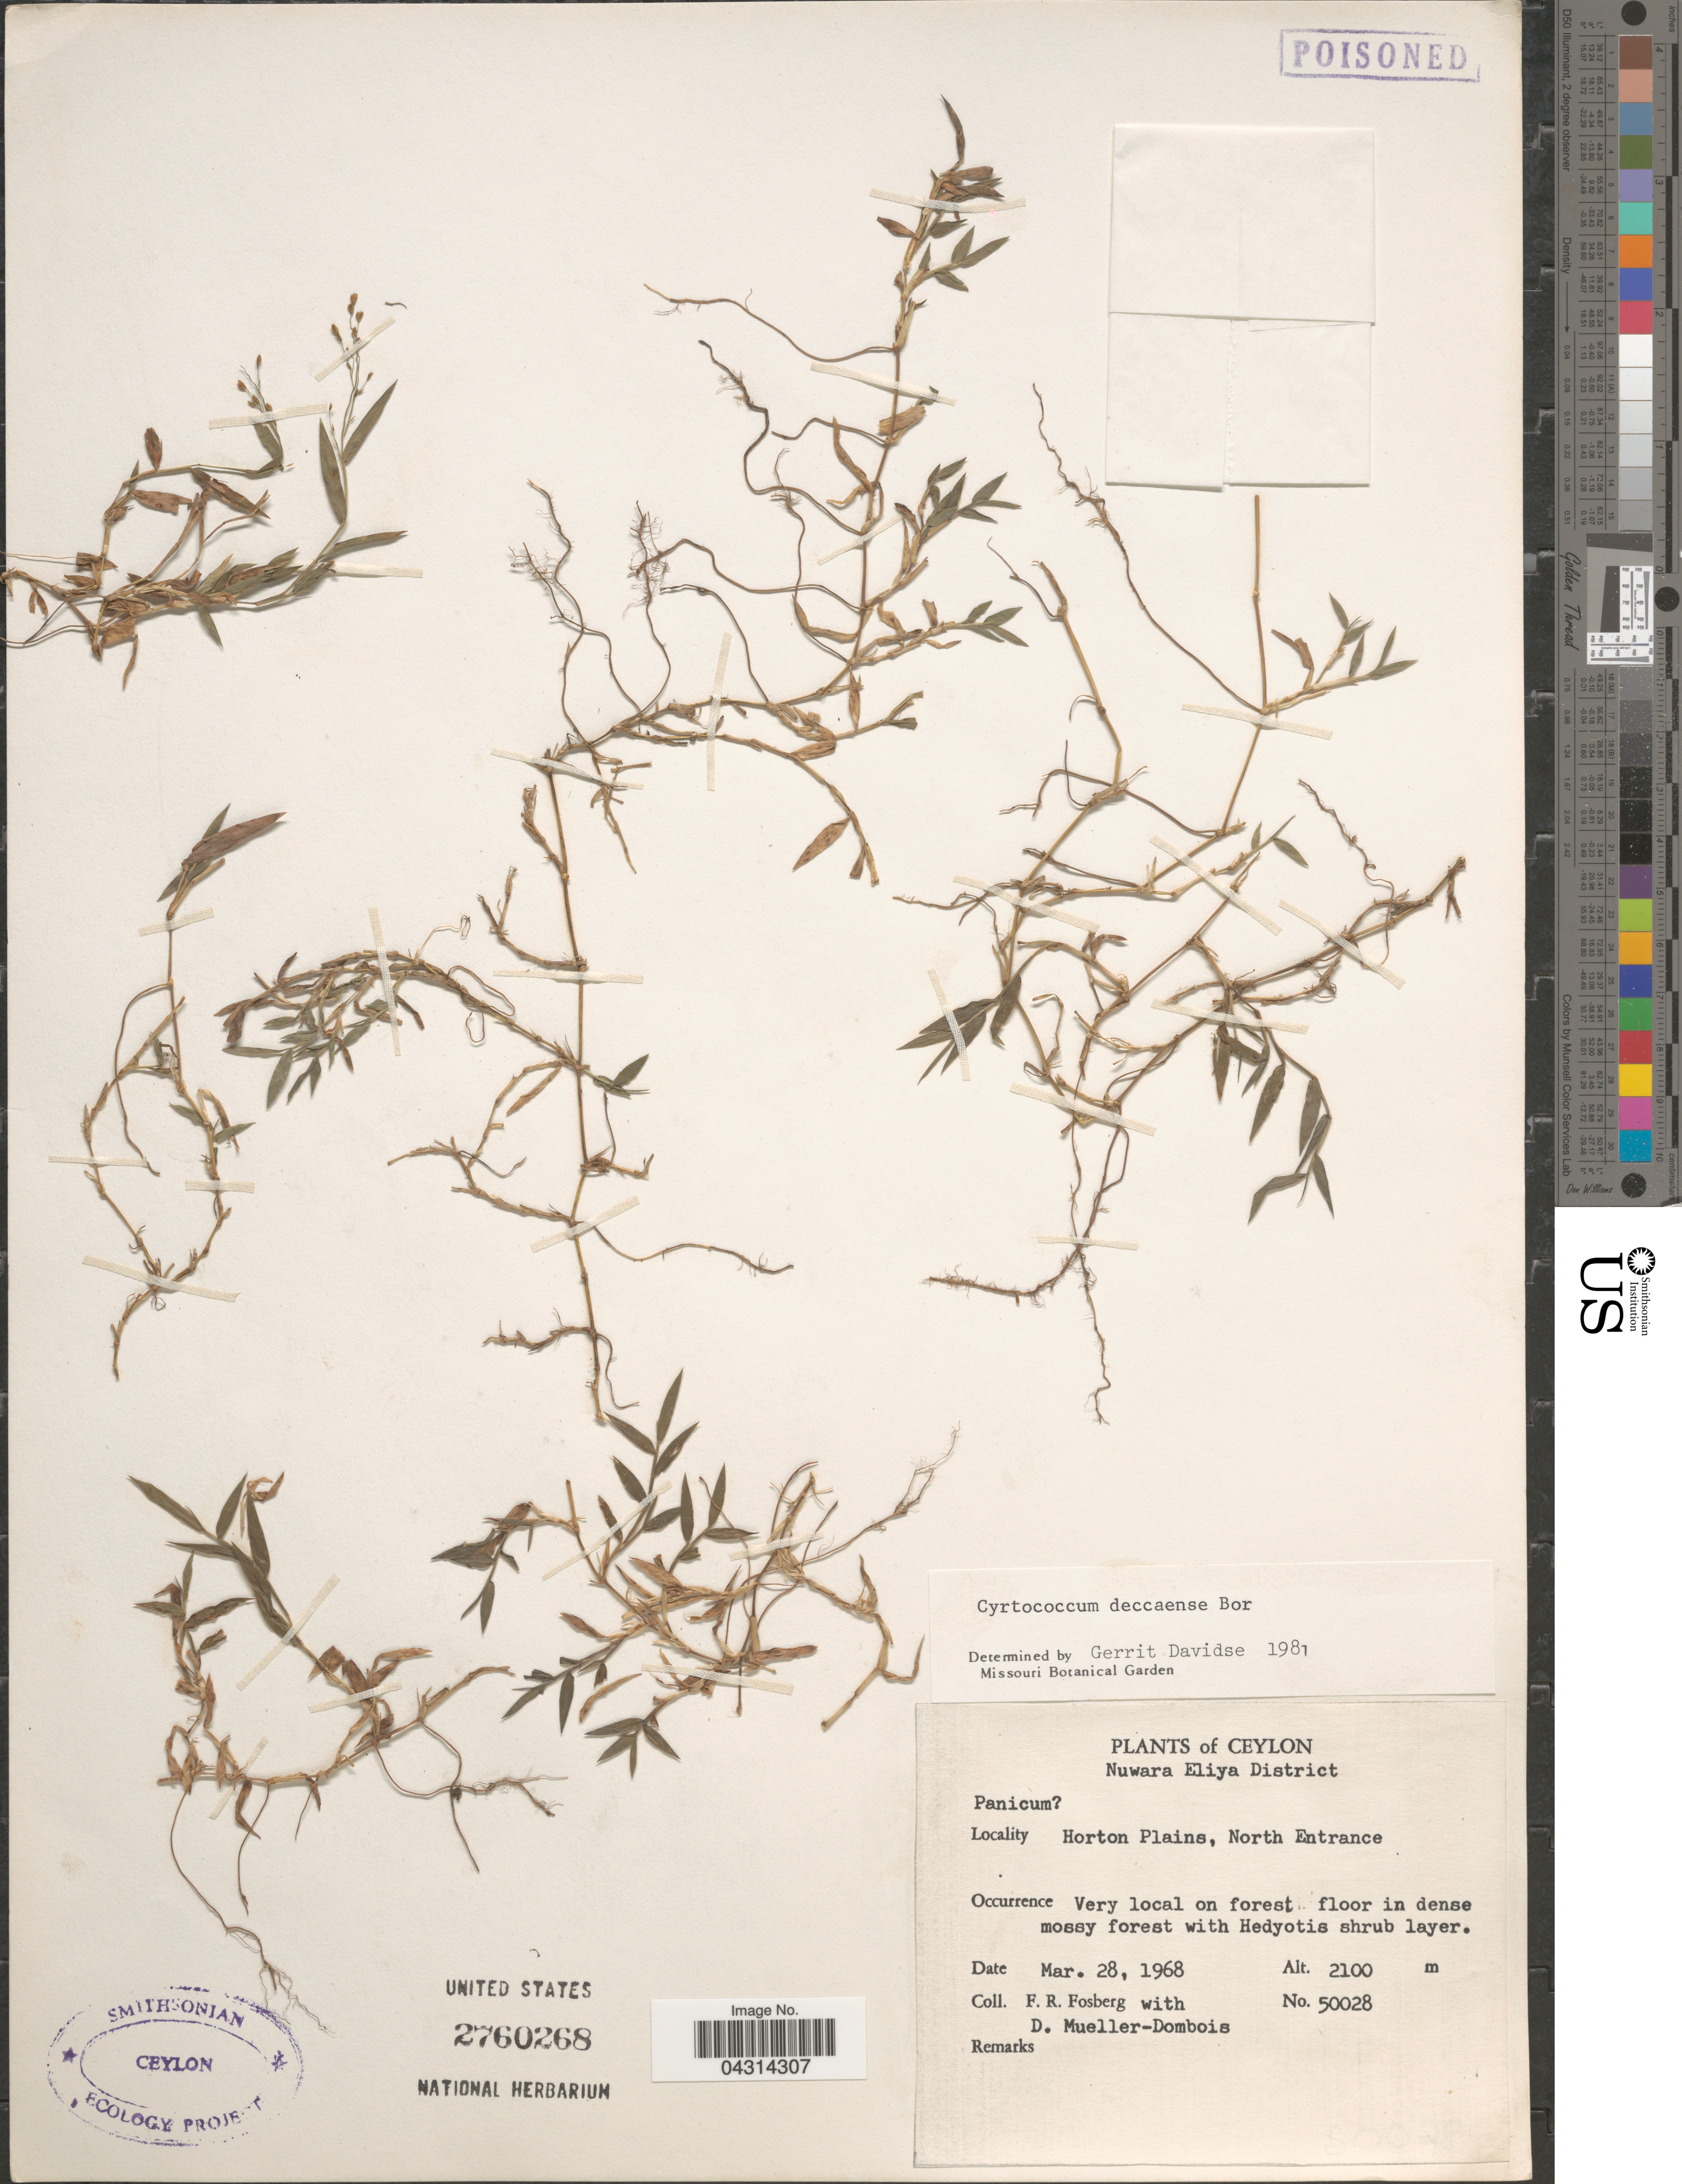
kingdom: Plantae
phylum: Tracheophyta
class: Liliopsida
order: Poales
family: Poaceae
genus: Cyrtococcum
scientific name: Cyrtococcum deccanense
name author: Bor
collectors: F. R. Fosberg & D. Mueller-Dombois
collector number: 50028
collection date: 1968-03-28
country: Sri Lanka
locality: Ceylon. Nuwara Eliya District. Horton Plains, North Entrance.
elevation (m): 2100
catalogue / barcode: US 2760268